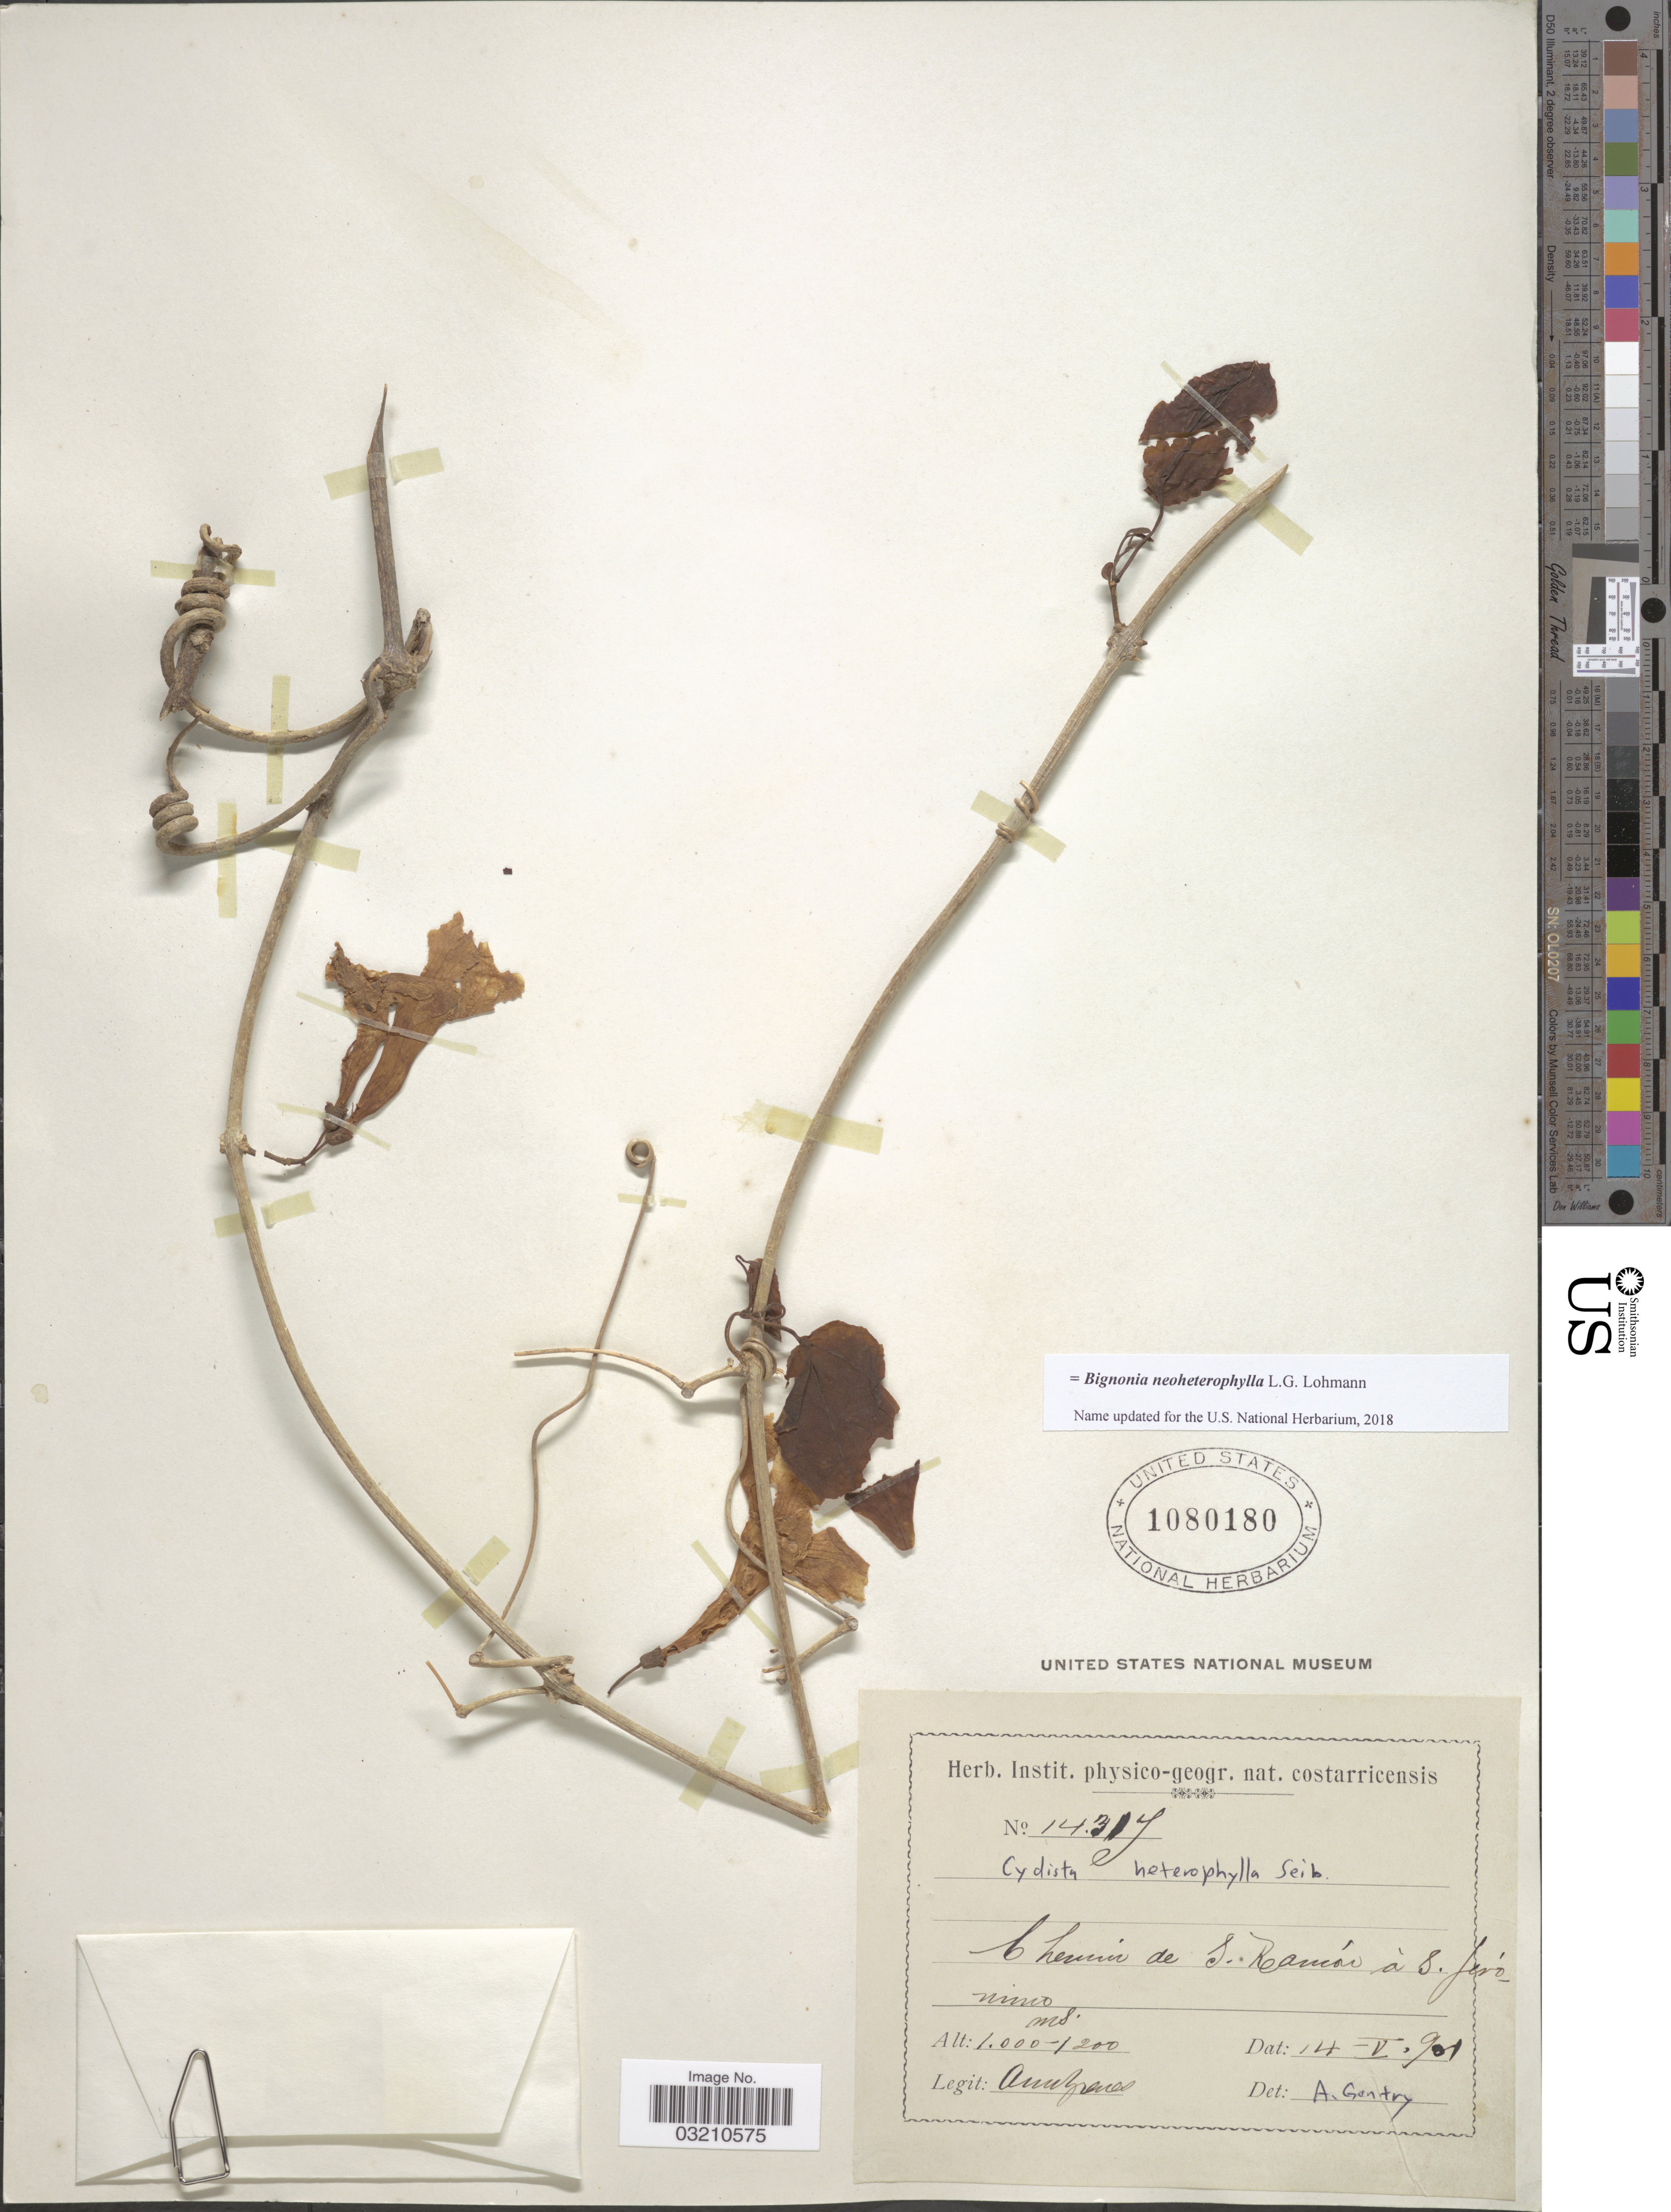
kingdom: Plantae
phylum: Tracheophyta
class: Magnoliopsida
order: Lamiales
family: Bignoniaceae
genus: Bignonia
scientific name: Bignonia neoheterophylla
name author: L.G. Lohmann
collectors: A. Brenes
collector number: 1431J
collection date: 1901-05-14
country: Costa Rica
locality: Chemin de S. Ramón à S. Jeronimo.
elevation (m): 1000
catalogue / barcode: US 1080180